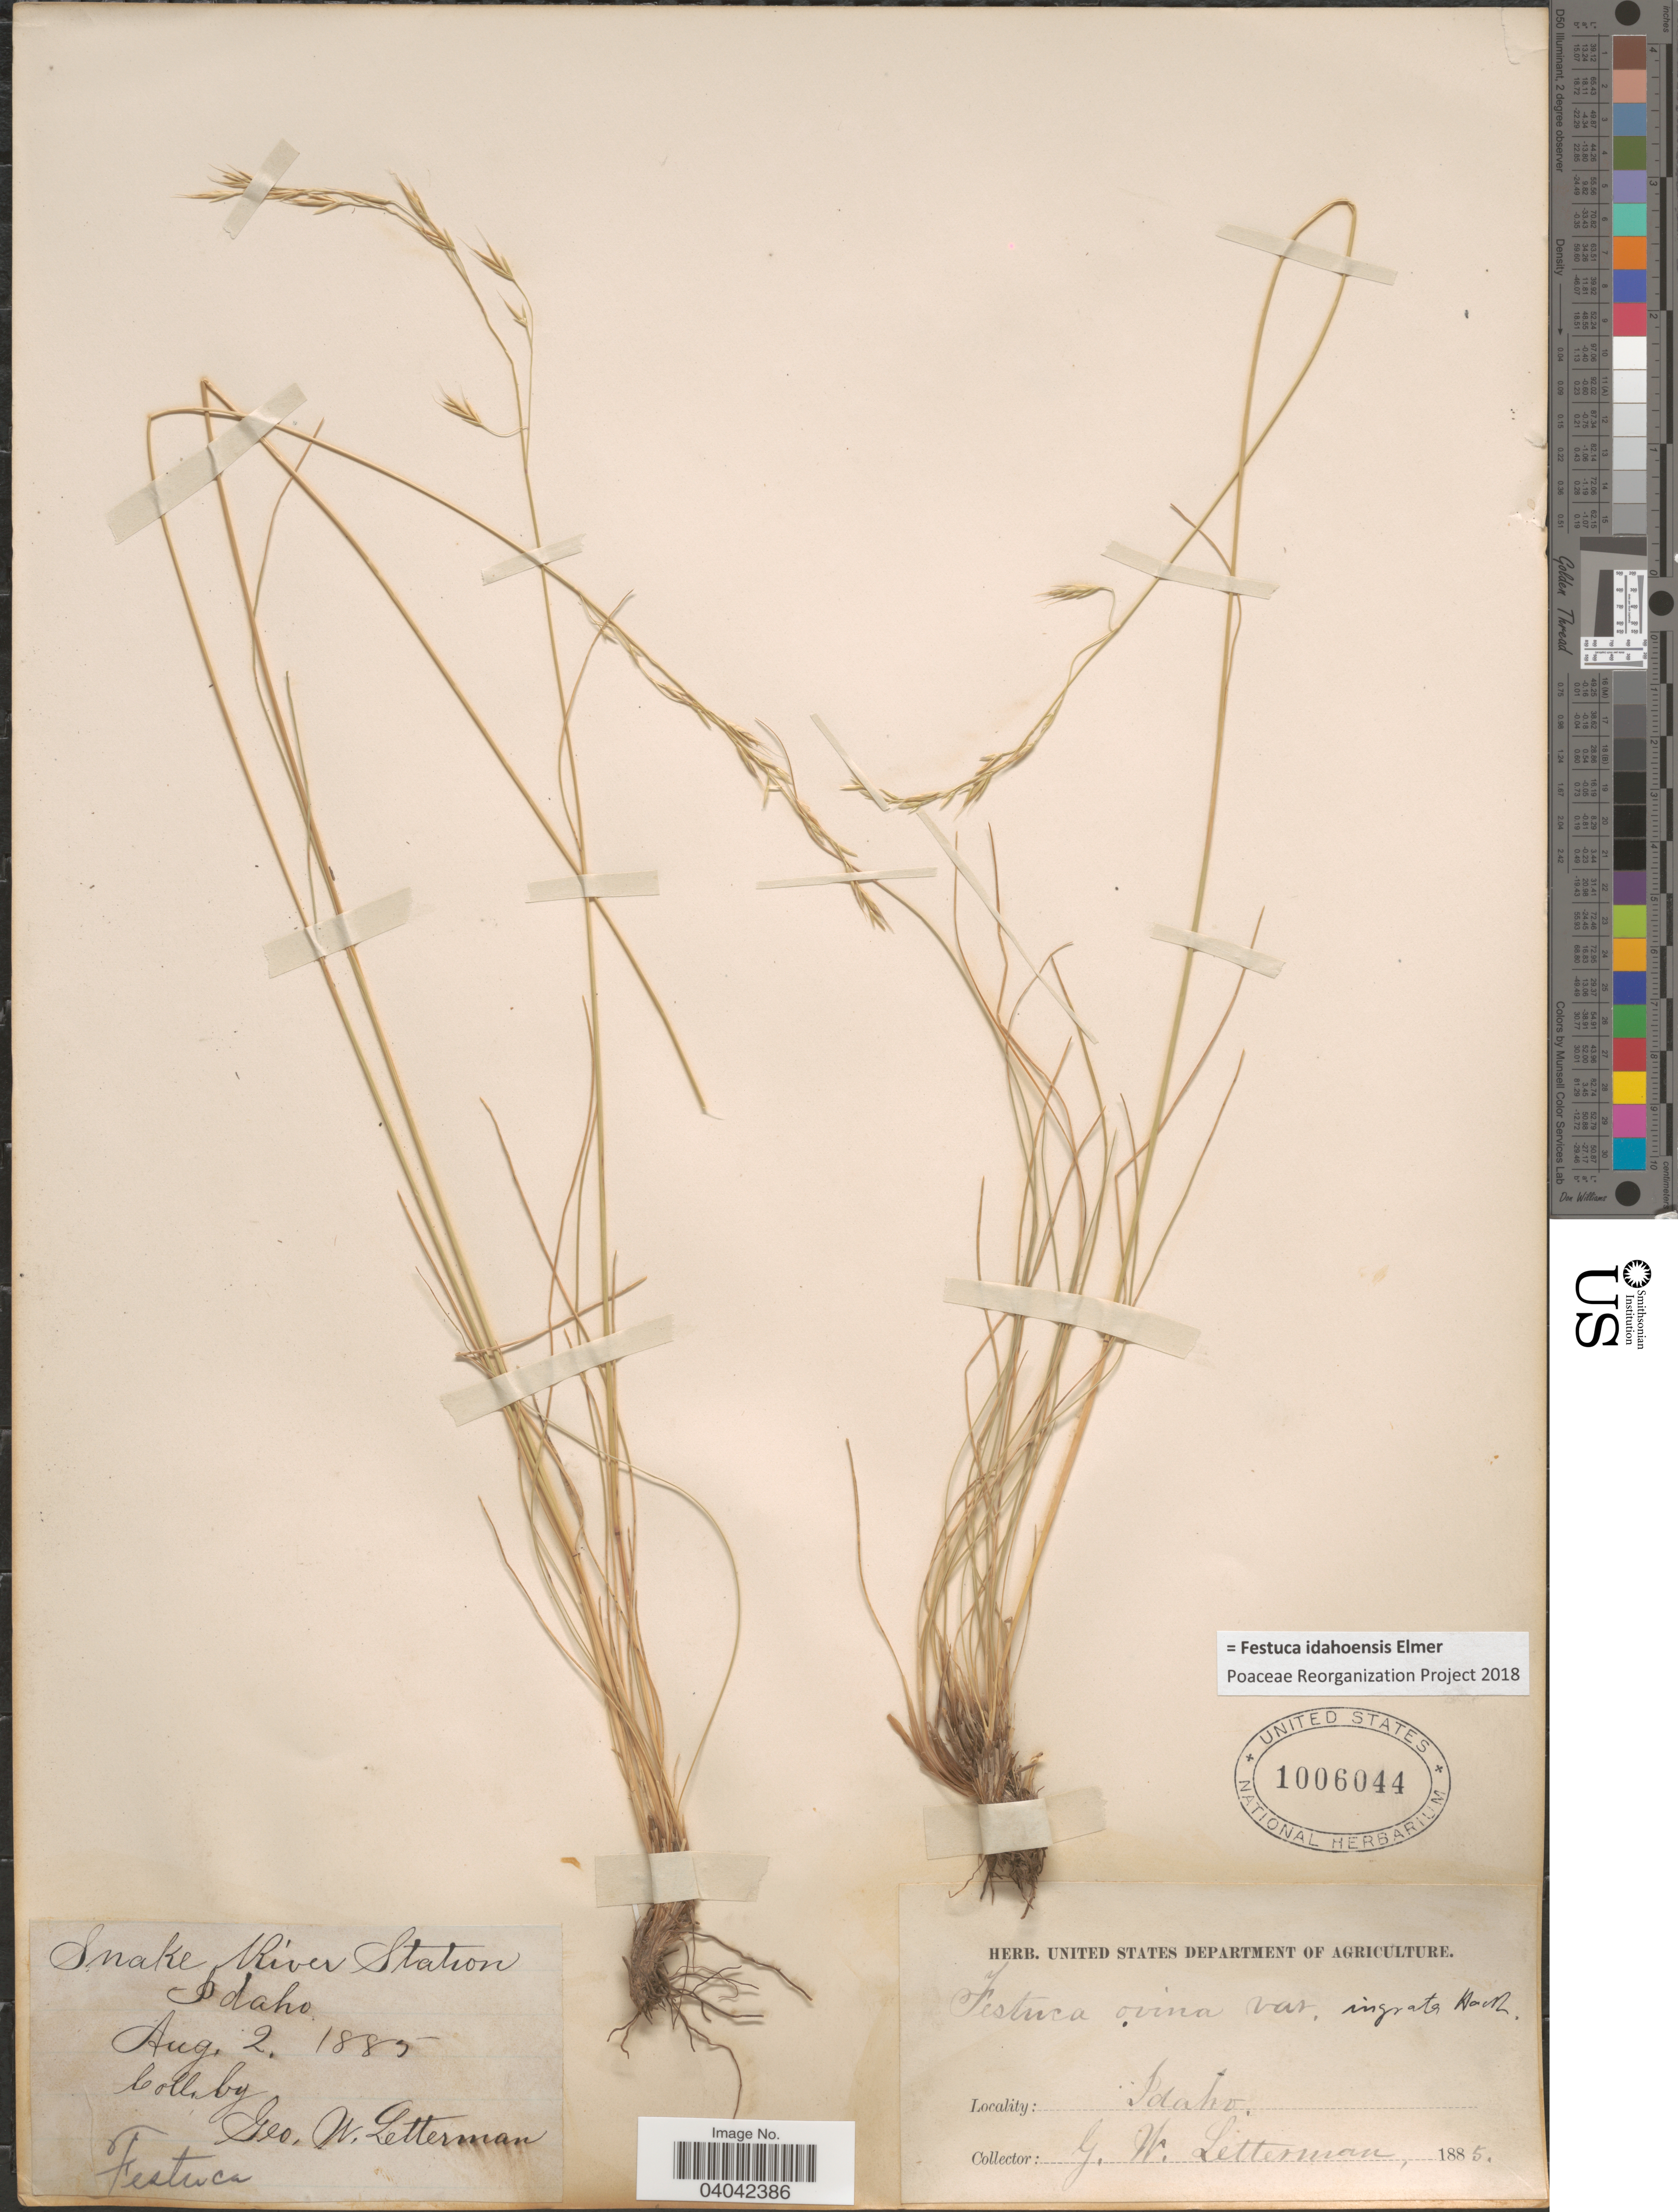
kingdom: Plantae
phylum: Tracheophyta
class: Liliopsida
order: Poales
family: Poaceae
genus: Festuca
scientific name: Festuca idahoensis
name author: Elmer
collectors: G. W. Letterman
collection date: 1885-08-02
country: United States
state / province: Idaho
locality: Snake River Station.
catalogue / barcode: US 1006044